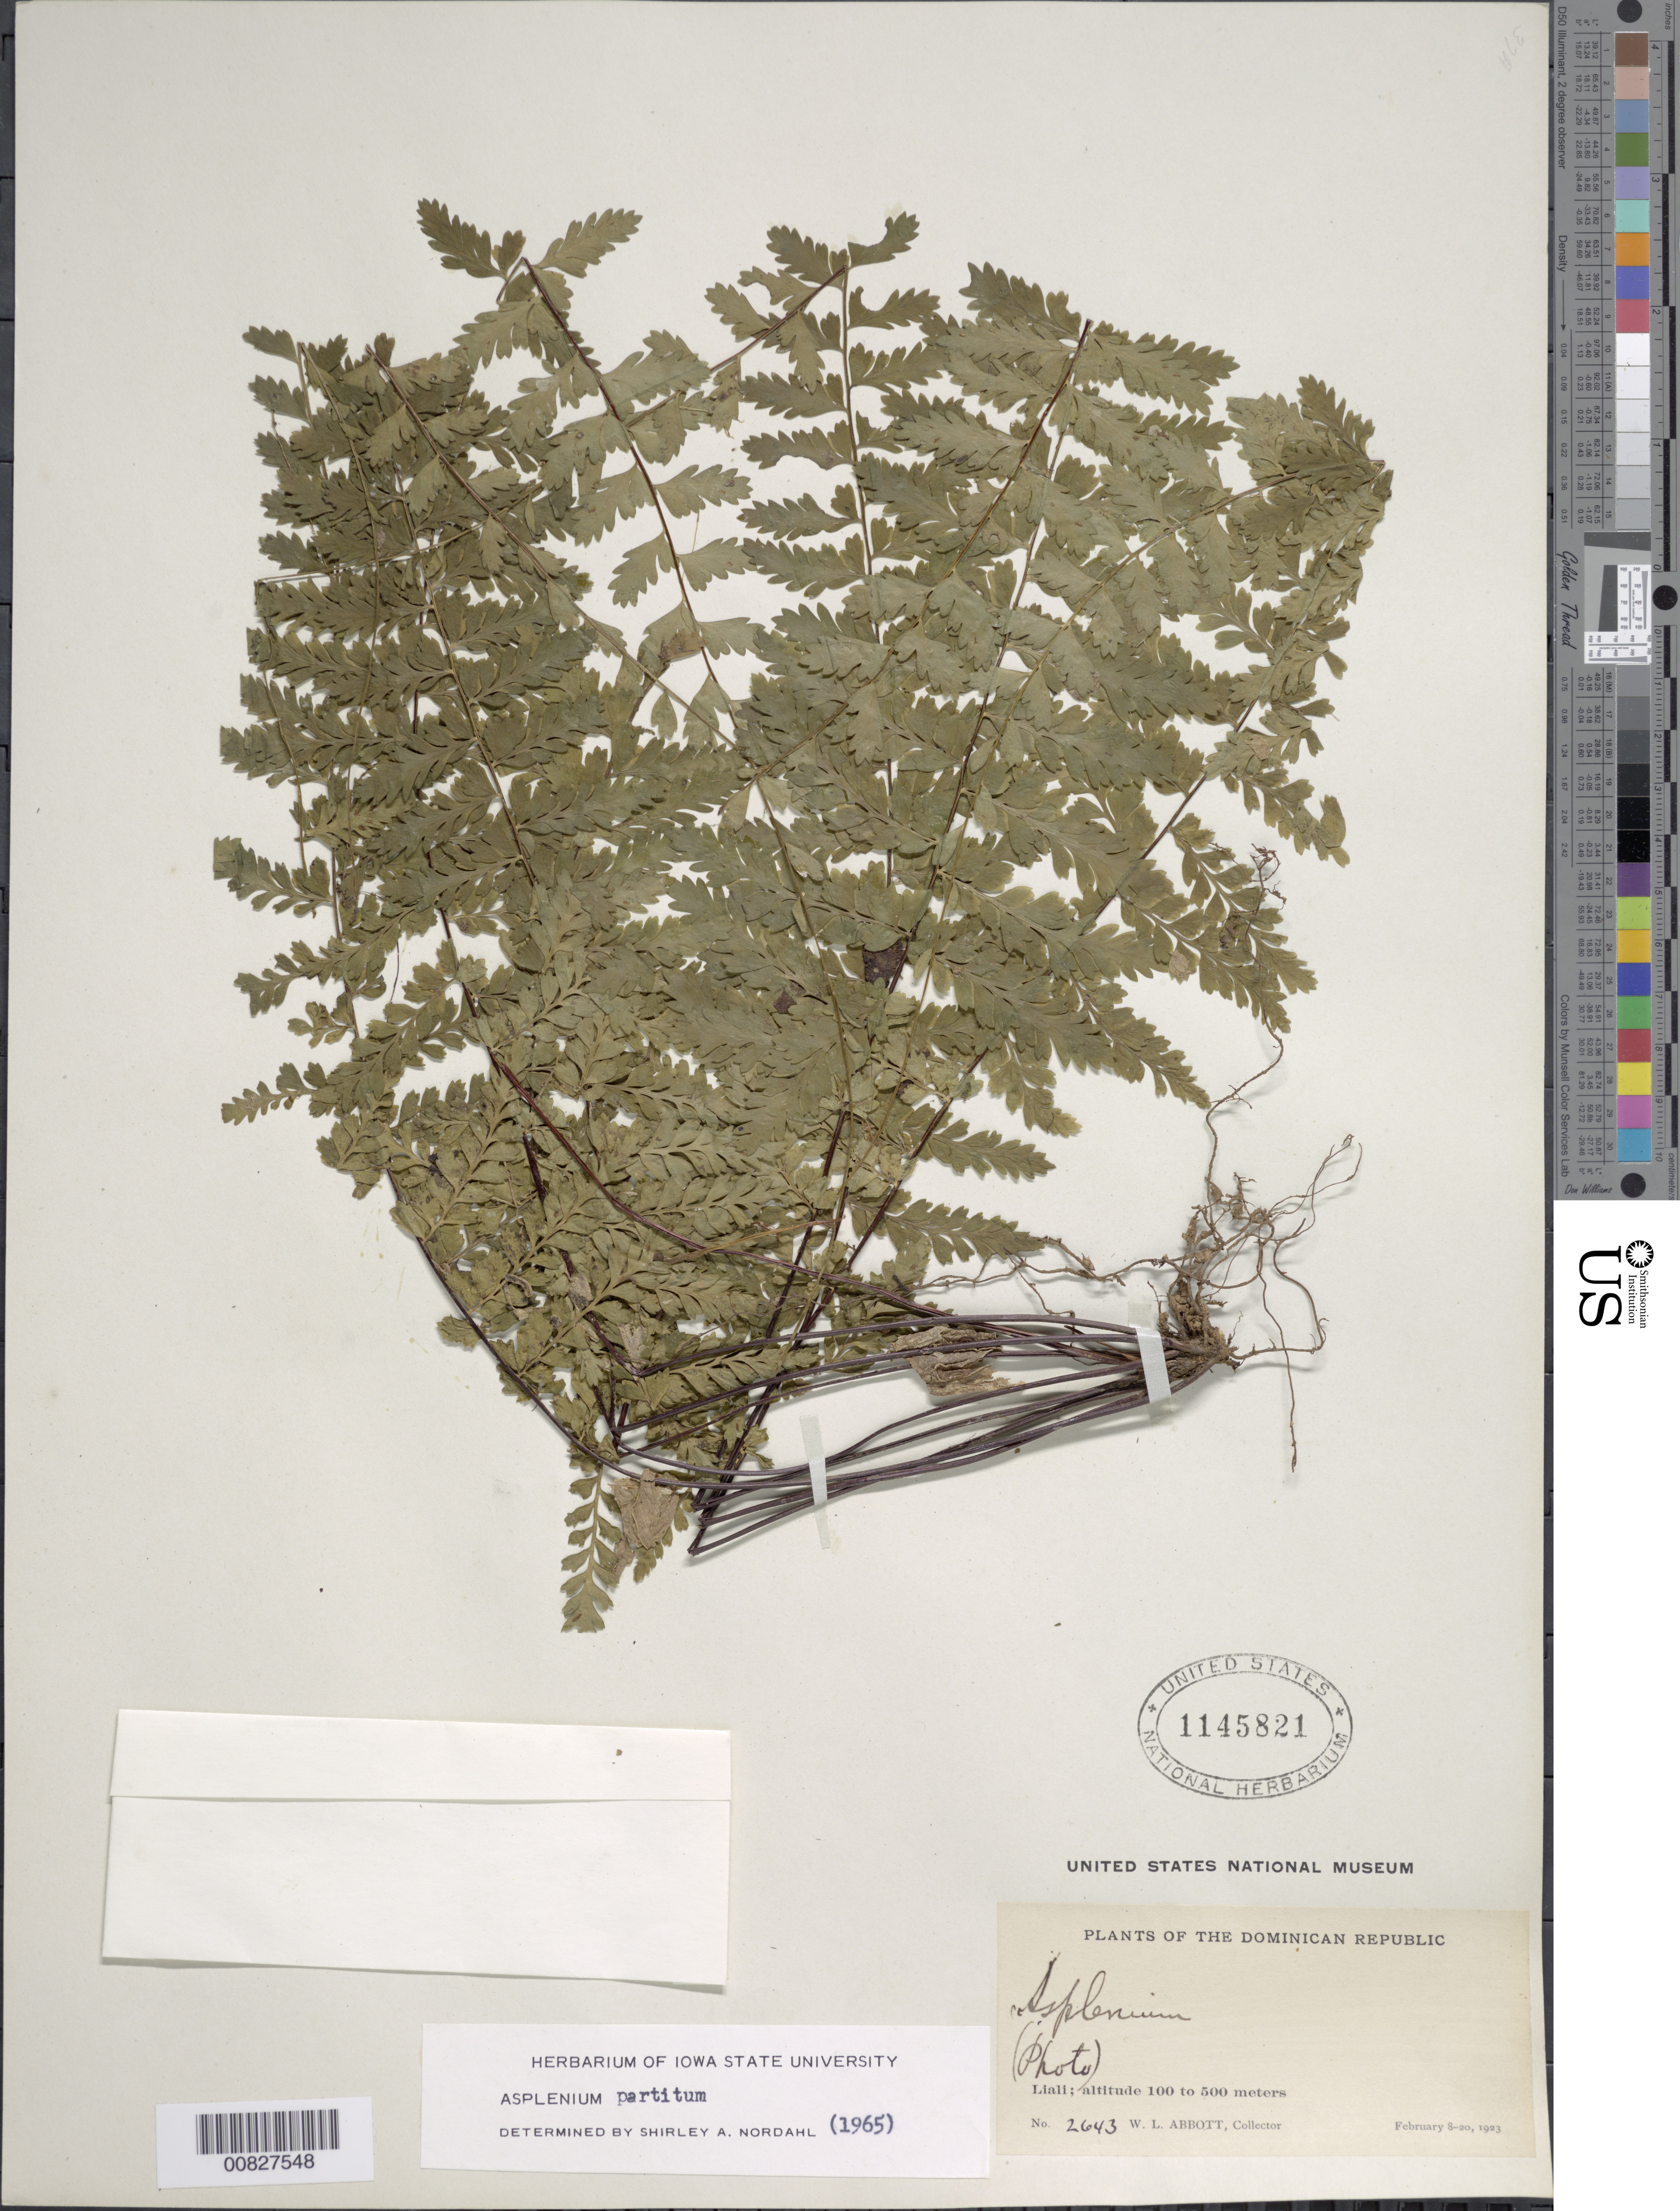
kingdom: Plantae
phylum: Tracheophyta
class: Polypodiopsida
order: Polypodiales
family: Aspleniaceae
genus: Asplenium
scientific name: Asplenium radicans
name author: L.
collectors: W. L. Abbott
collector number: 2643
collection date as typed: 08 Feb 1923 to 20 Feb 1923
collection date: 1923-02-08/1923-02-20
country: Dominican Republic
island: Hispaniola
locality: Liali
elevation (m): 100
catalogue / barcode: US 1145821